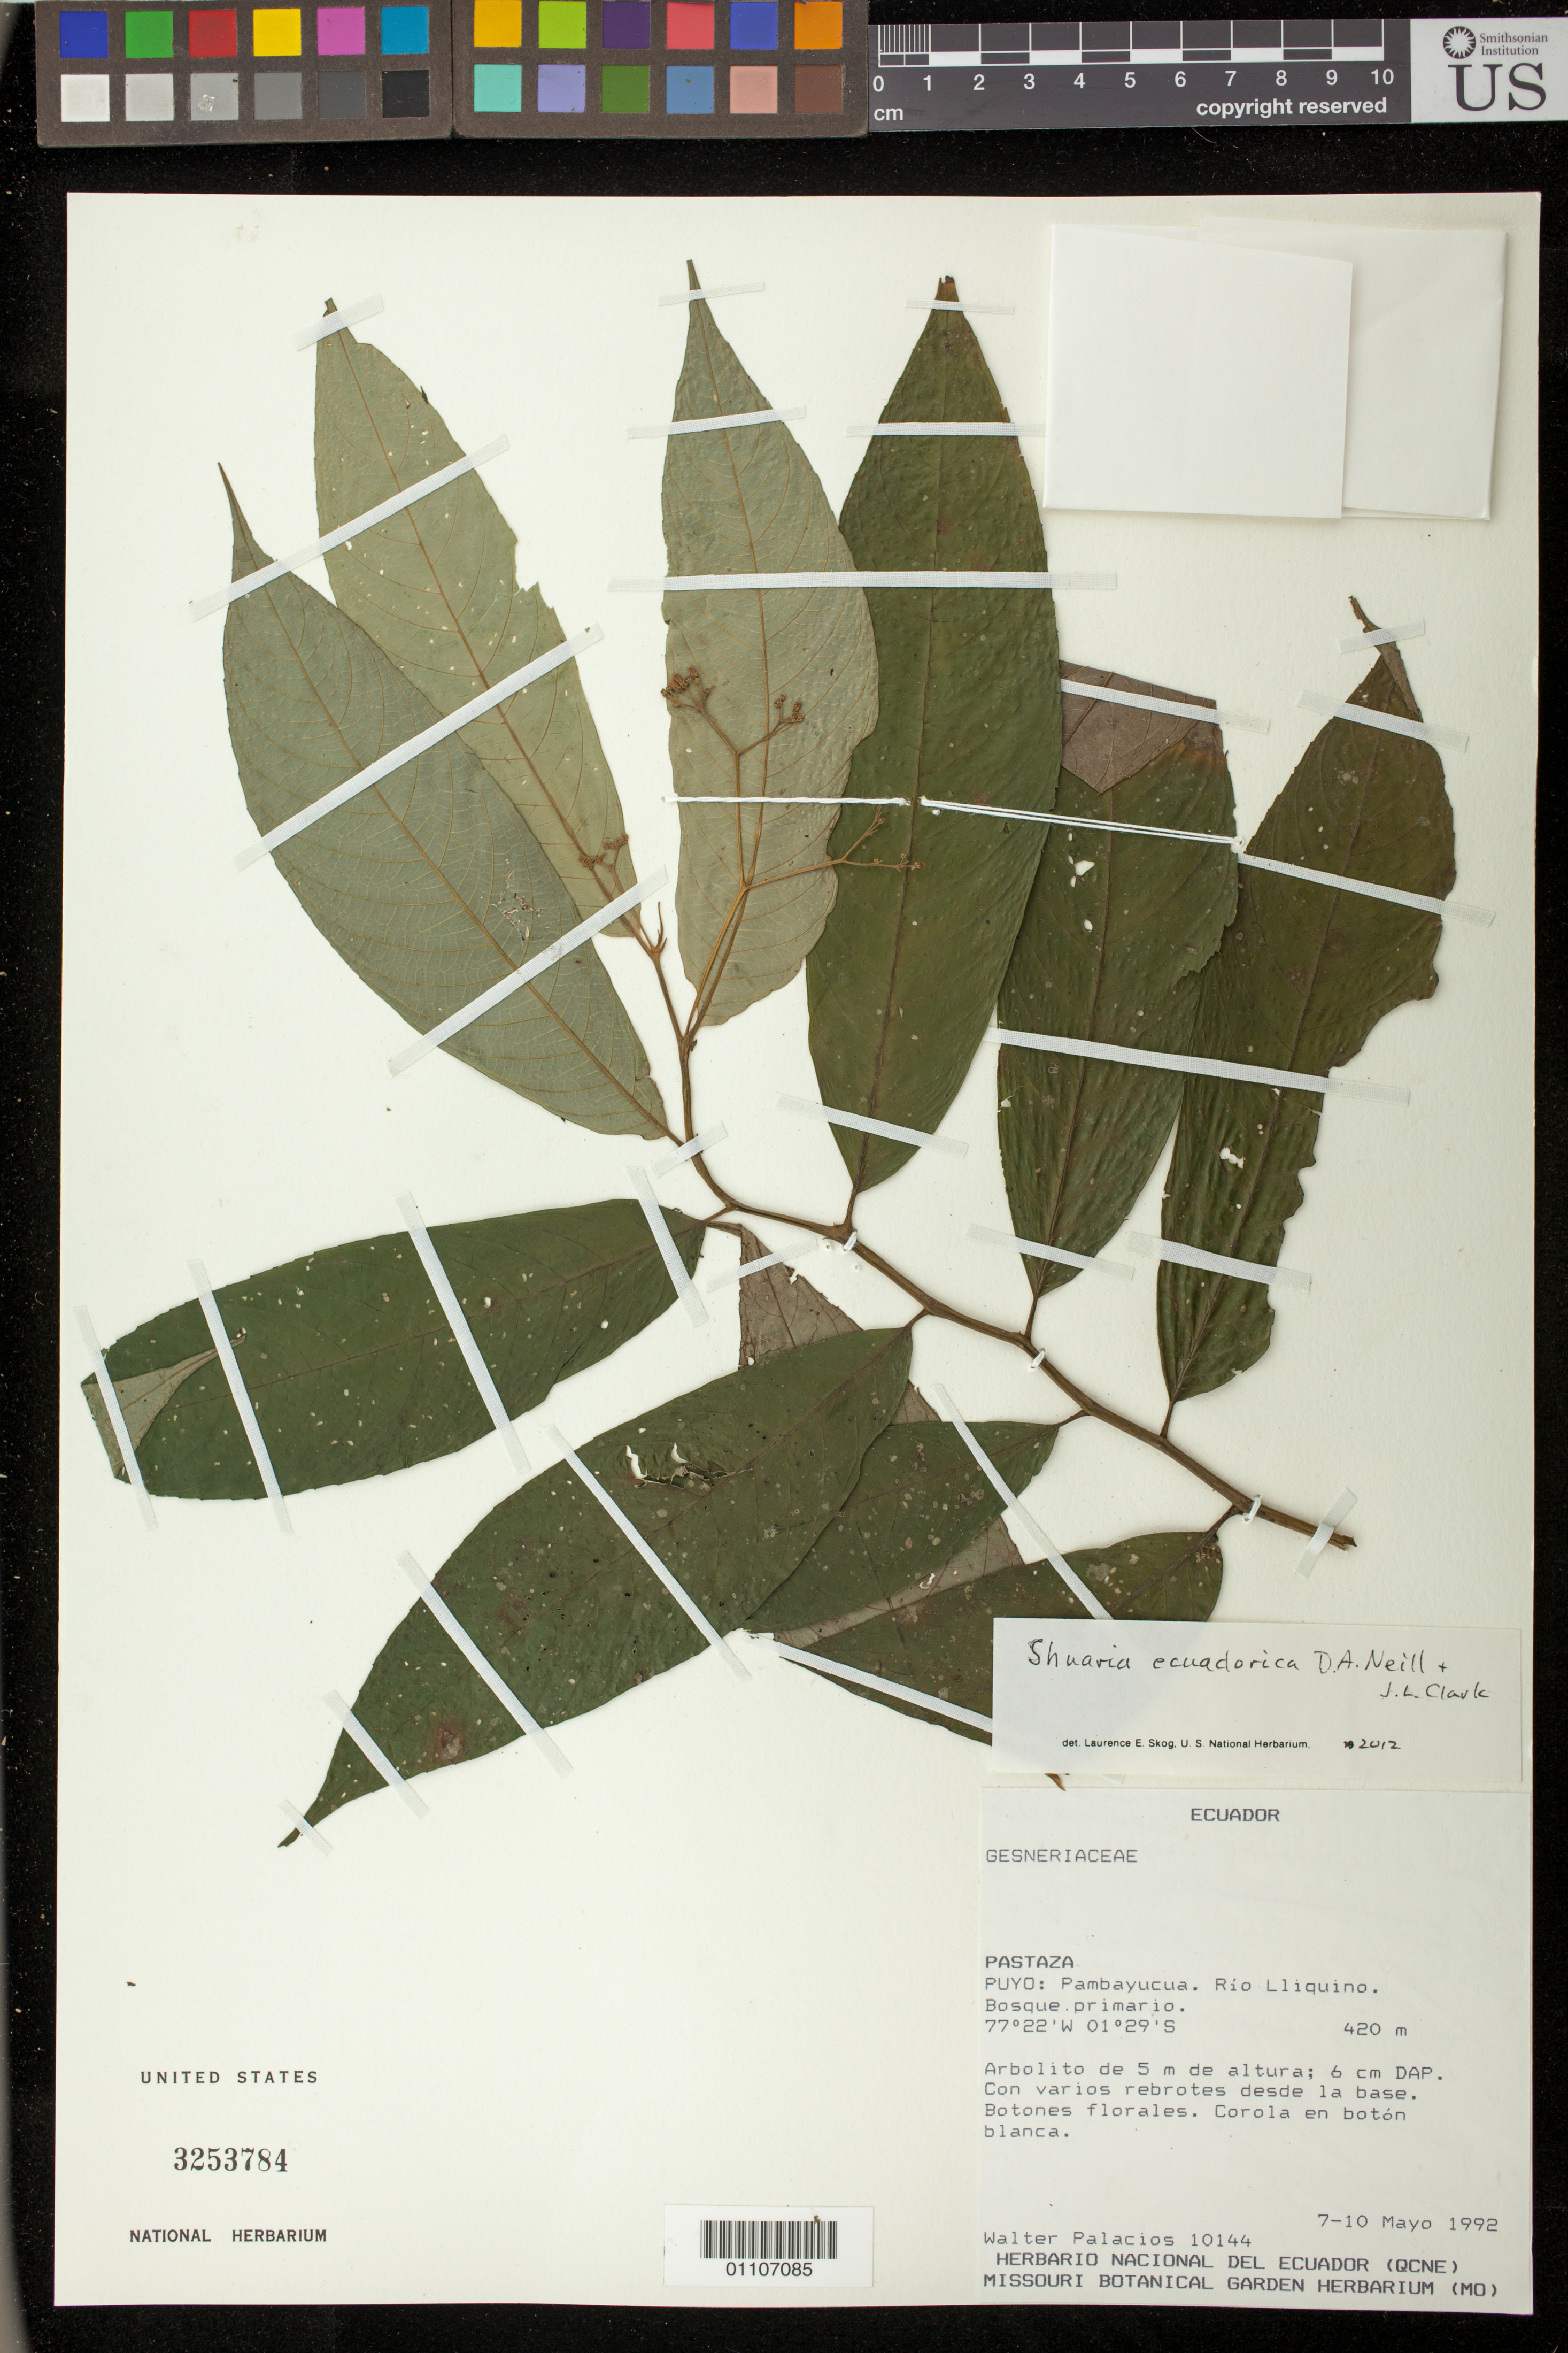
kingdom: Plantae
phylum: Tracheophyta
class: Magnoliopsida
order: Lamiales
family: Gesneriaceae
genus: Shuaria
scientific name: Shuaria ecuadorica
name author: D.A. Neill & J.L. Clark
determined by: Skog, Laurence E.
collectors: W. Palacios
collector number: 10144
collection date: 1992-05-07/1992-05-10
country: Ecuador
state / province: Pastaza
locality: PUYO: Pambayucua, Rio Lliquino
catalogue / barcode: US 3253784